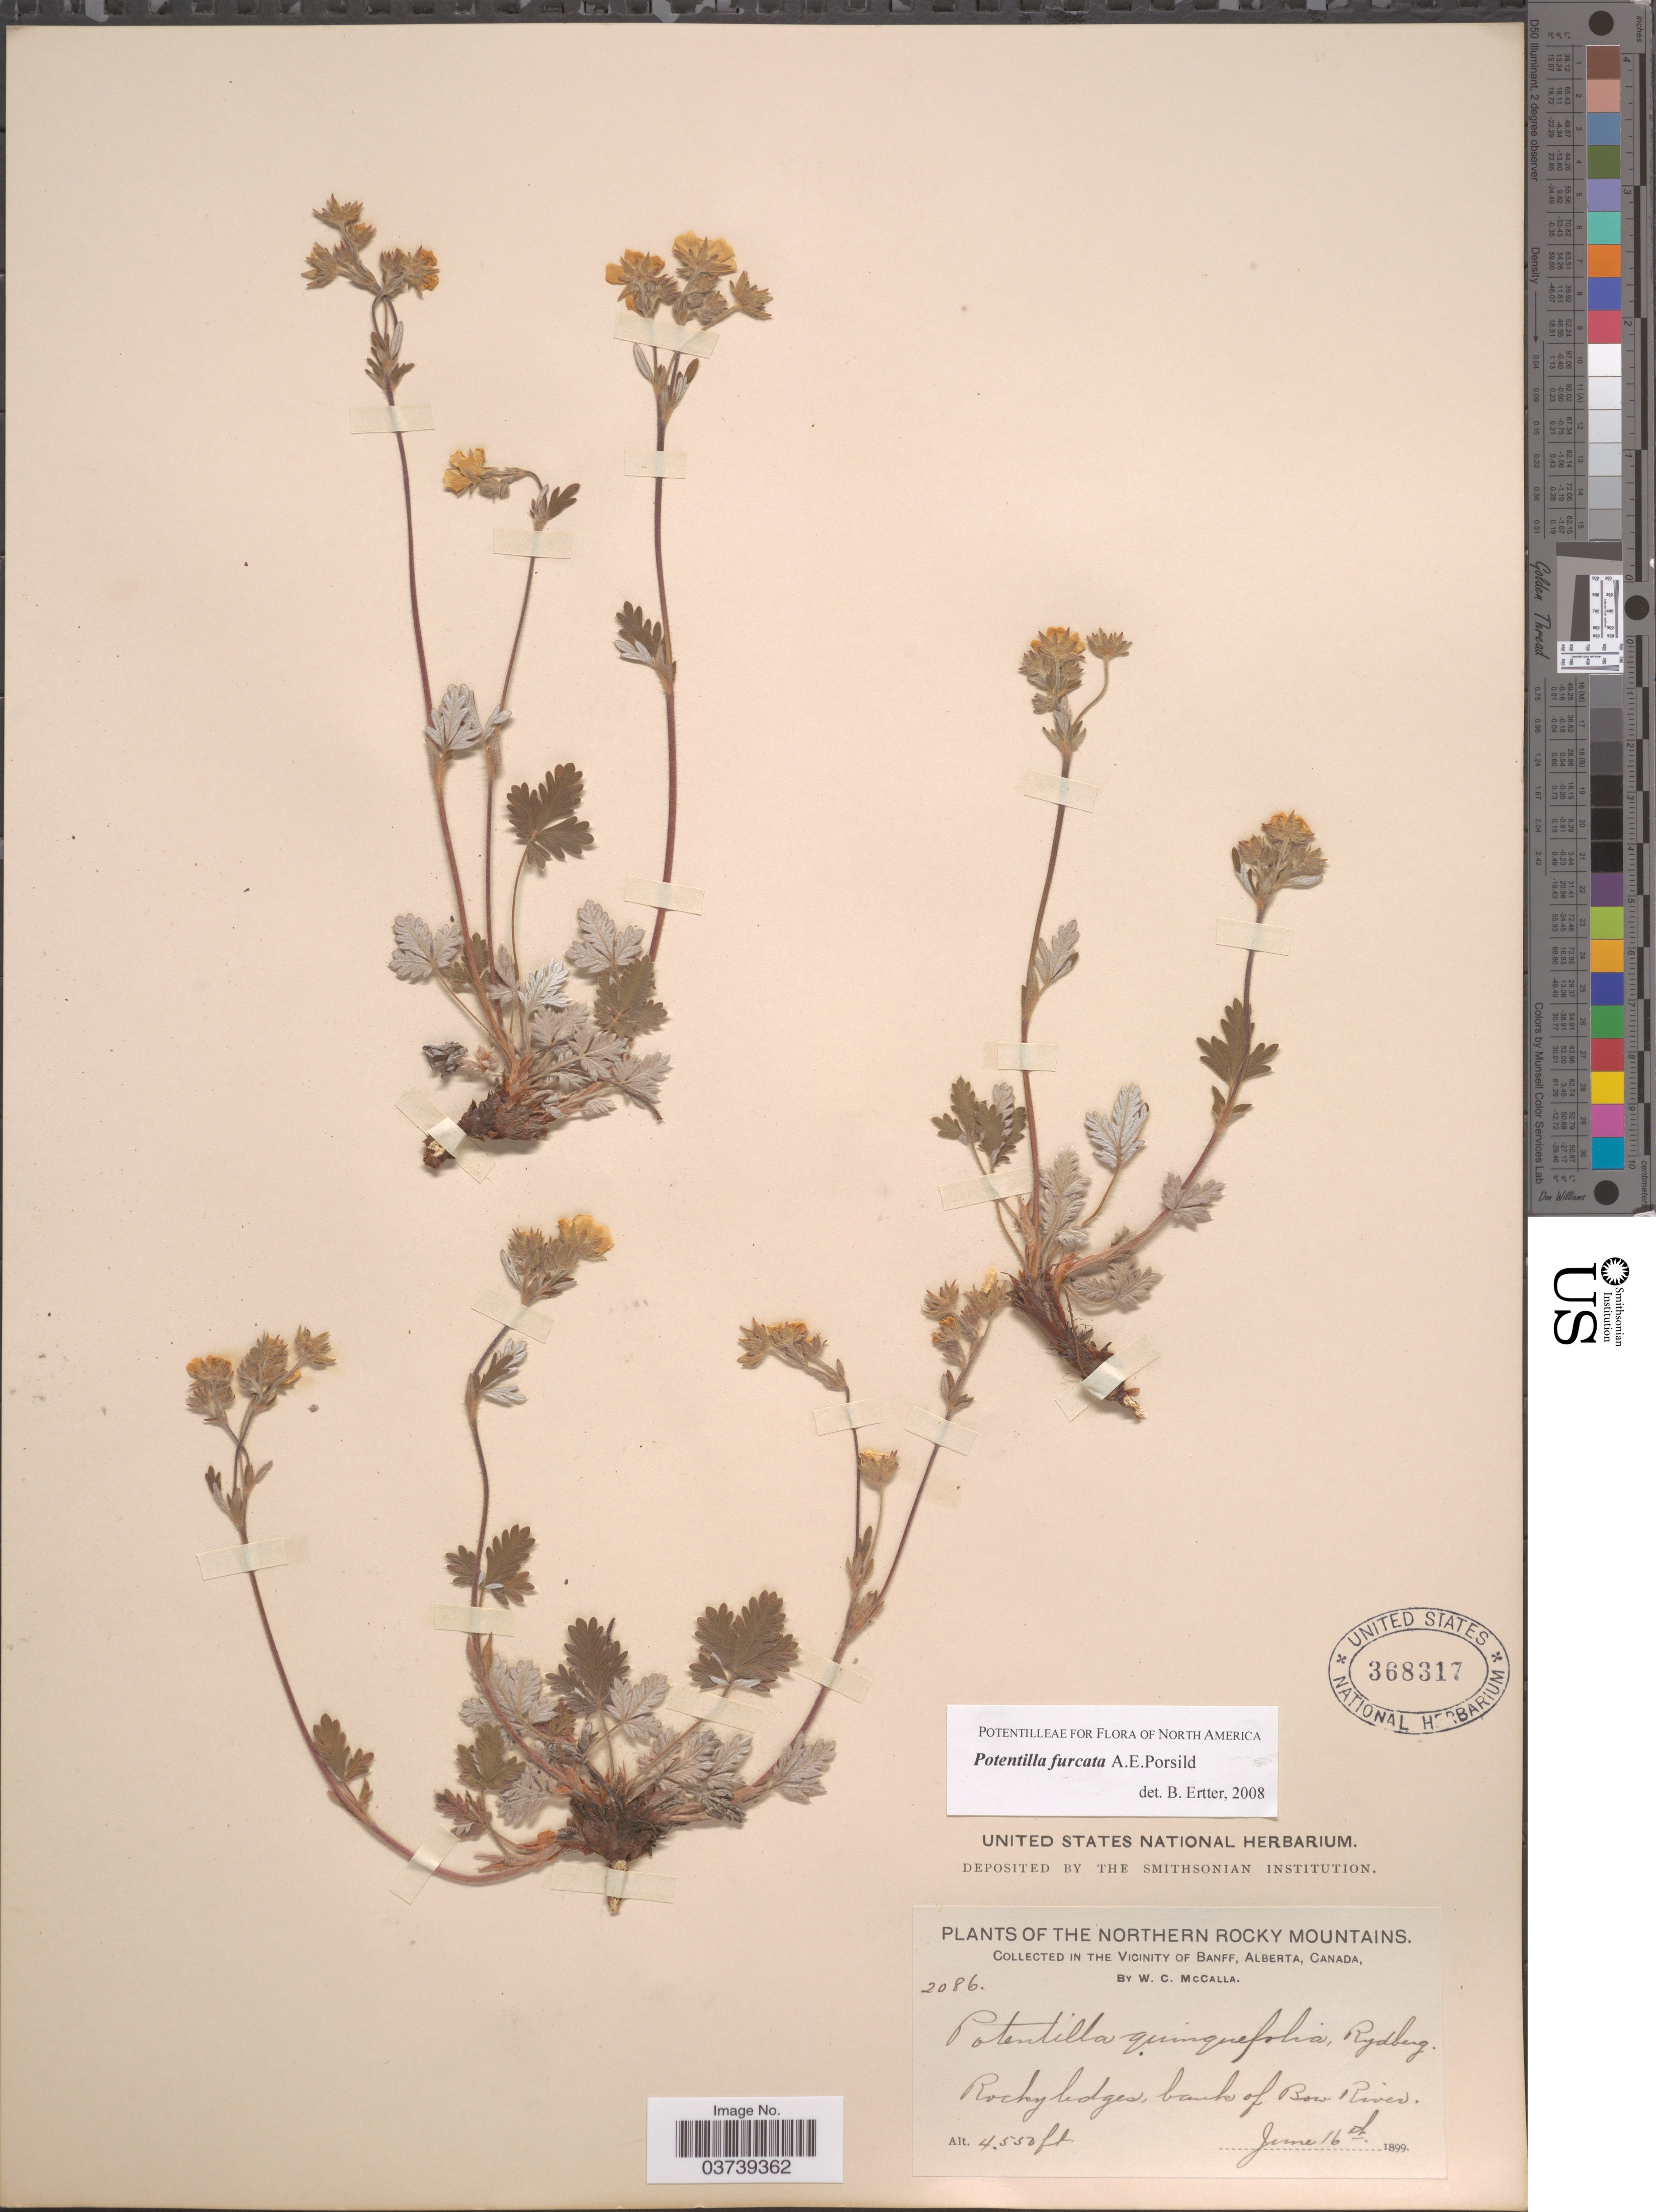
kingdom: Plantae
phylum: Tracheophyta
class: Magnoliopsida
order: Rosales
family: Rosaceae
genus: Potentilla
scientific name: Potentilla furcata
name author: A.E. Porsild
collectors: W. McCalla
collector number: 2086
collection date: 1899-06-16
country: Canada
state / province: Alberta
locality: Northern Rocky Mountains. Vicinity of Banff. Rocky ledges, bank of Bow River.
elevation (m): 1387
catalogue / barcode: US 368317